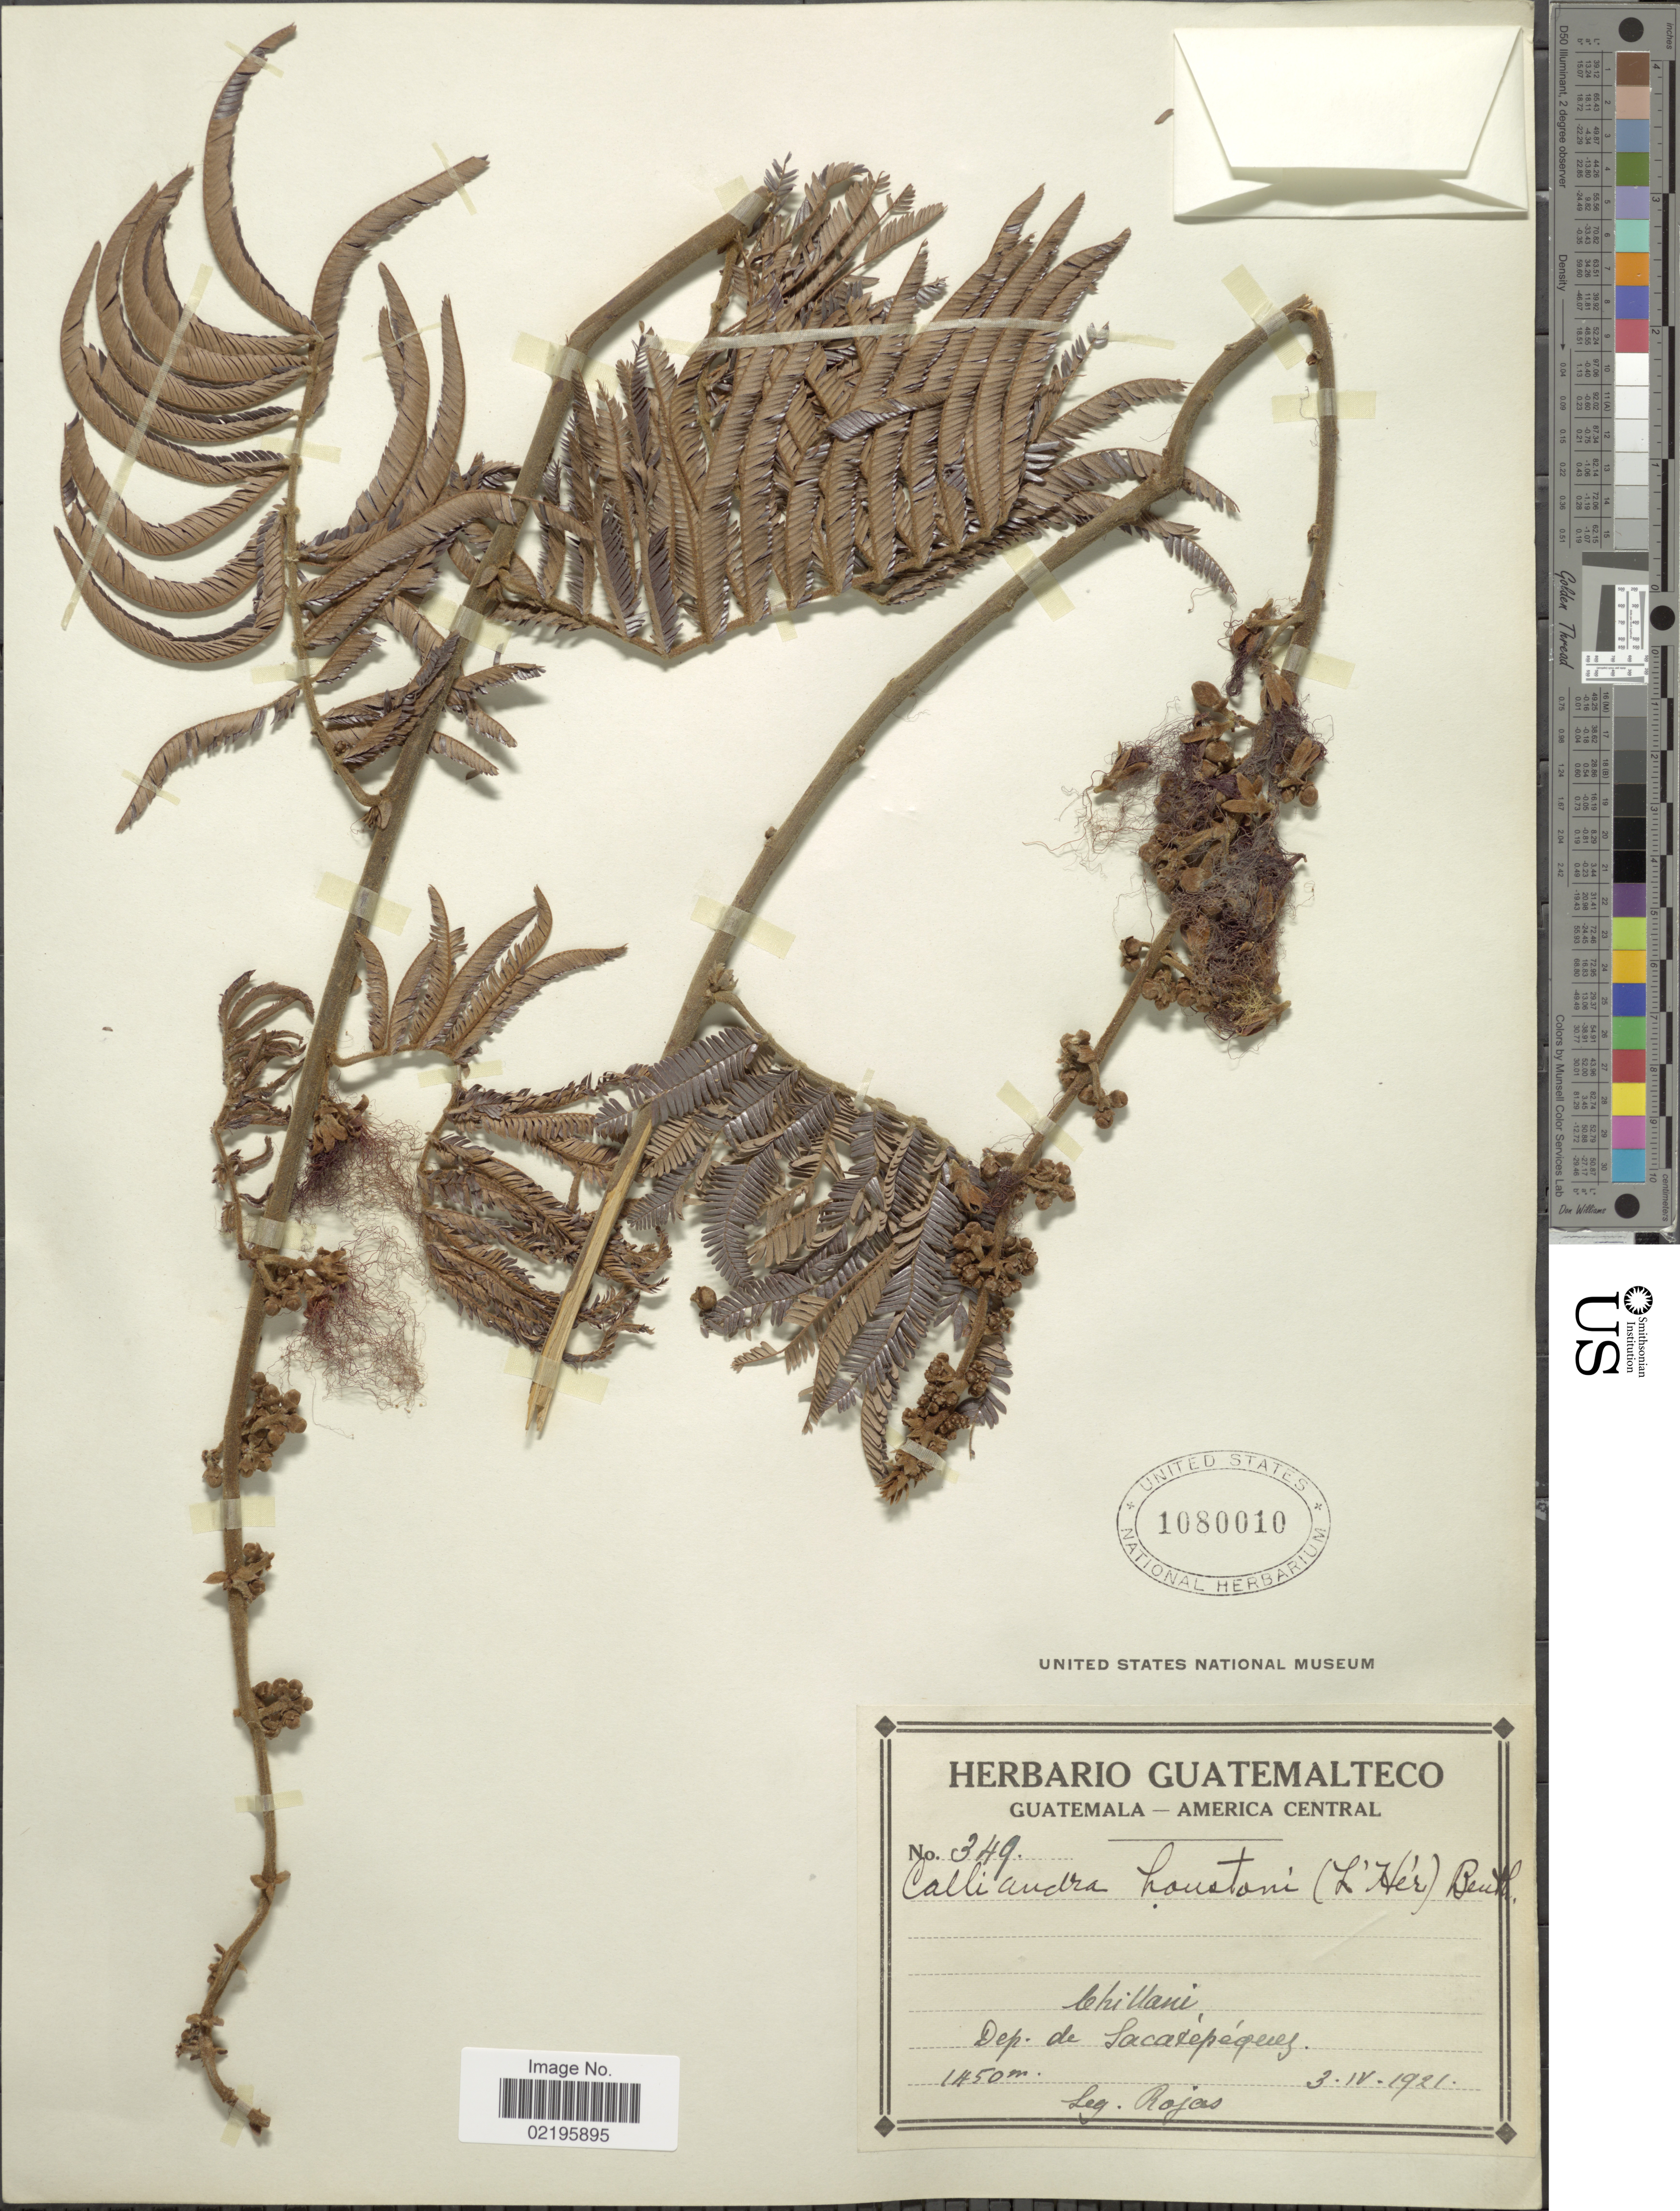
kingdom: Plantae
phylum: Tracheophyta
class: Magnoliopsida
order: Fabales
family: Fabaceae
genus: Calliandra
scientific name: Calliandra houstoniana var. houstoniana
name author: (Mill.) Standl.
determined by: Strong, Mark T., (BOT), Smithsonian Institution - National Museum of Natural History (UNITED STATES)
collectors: Rojas, --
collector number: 349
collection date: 1921-04-03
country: Guatemala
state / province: Sacatepéquez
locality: Chillani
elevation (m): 1450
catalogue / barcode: US 1080010